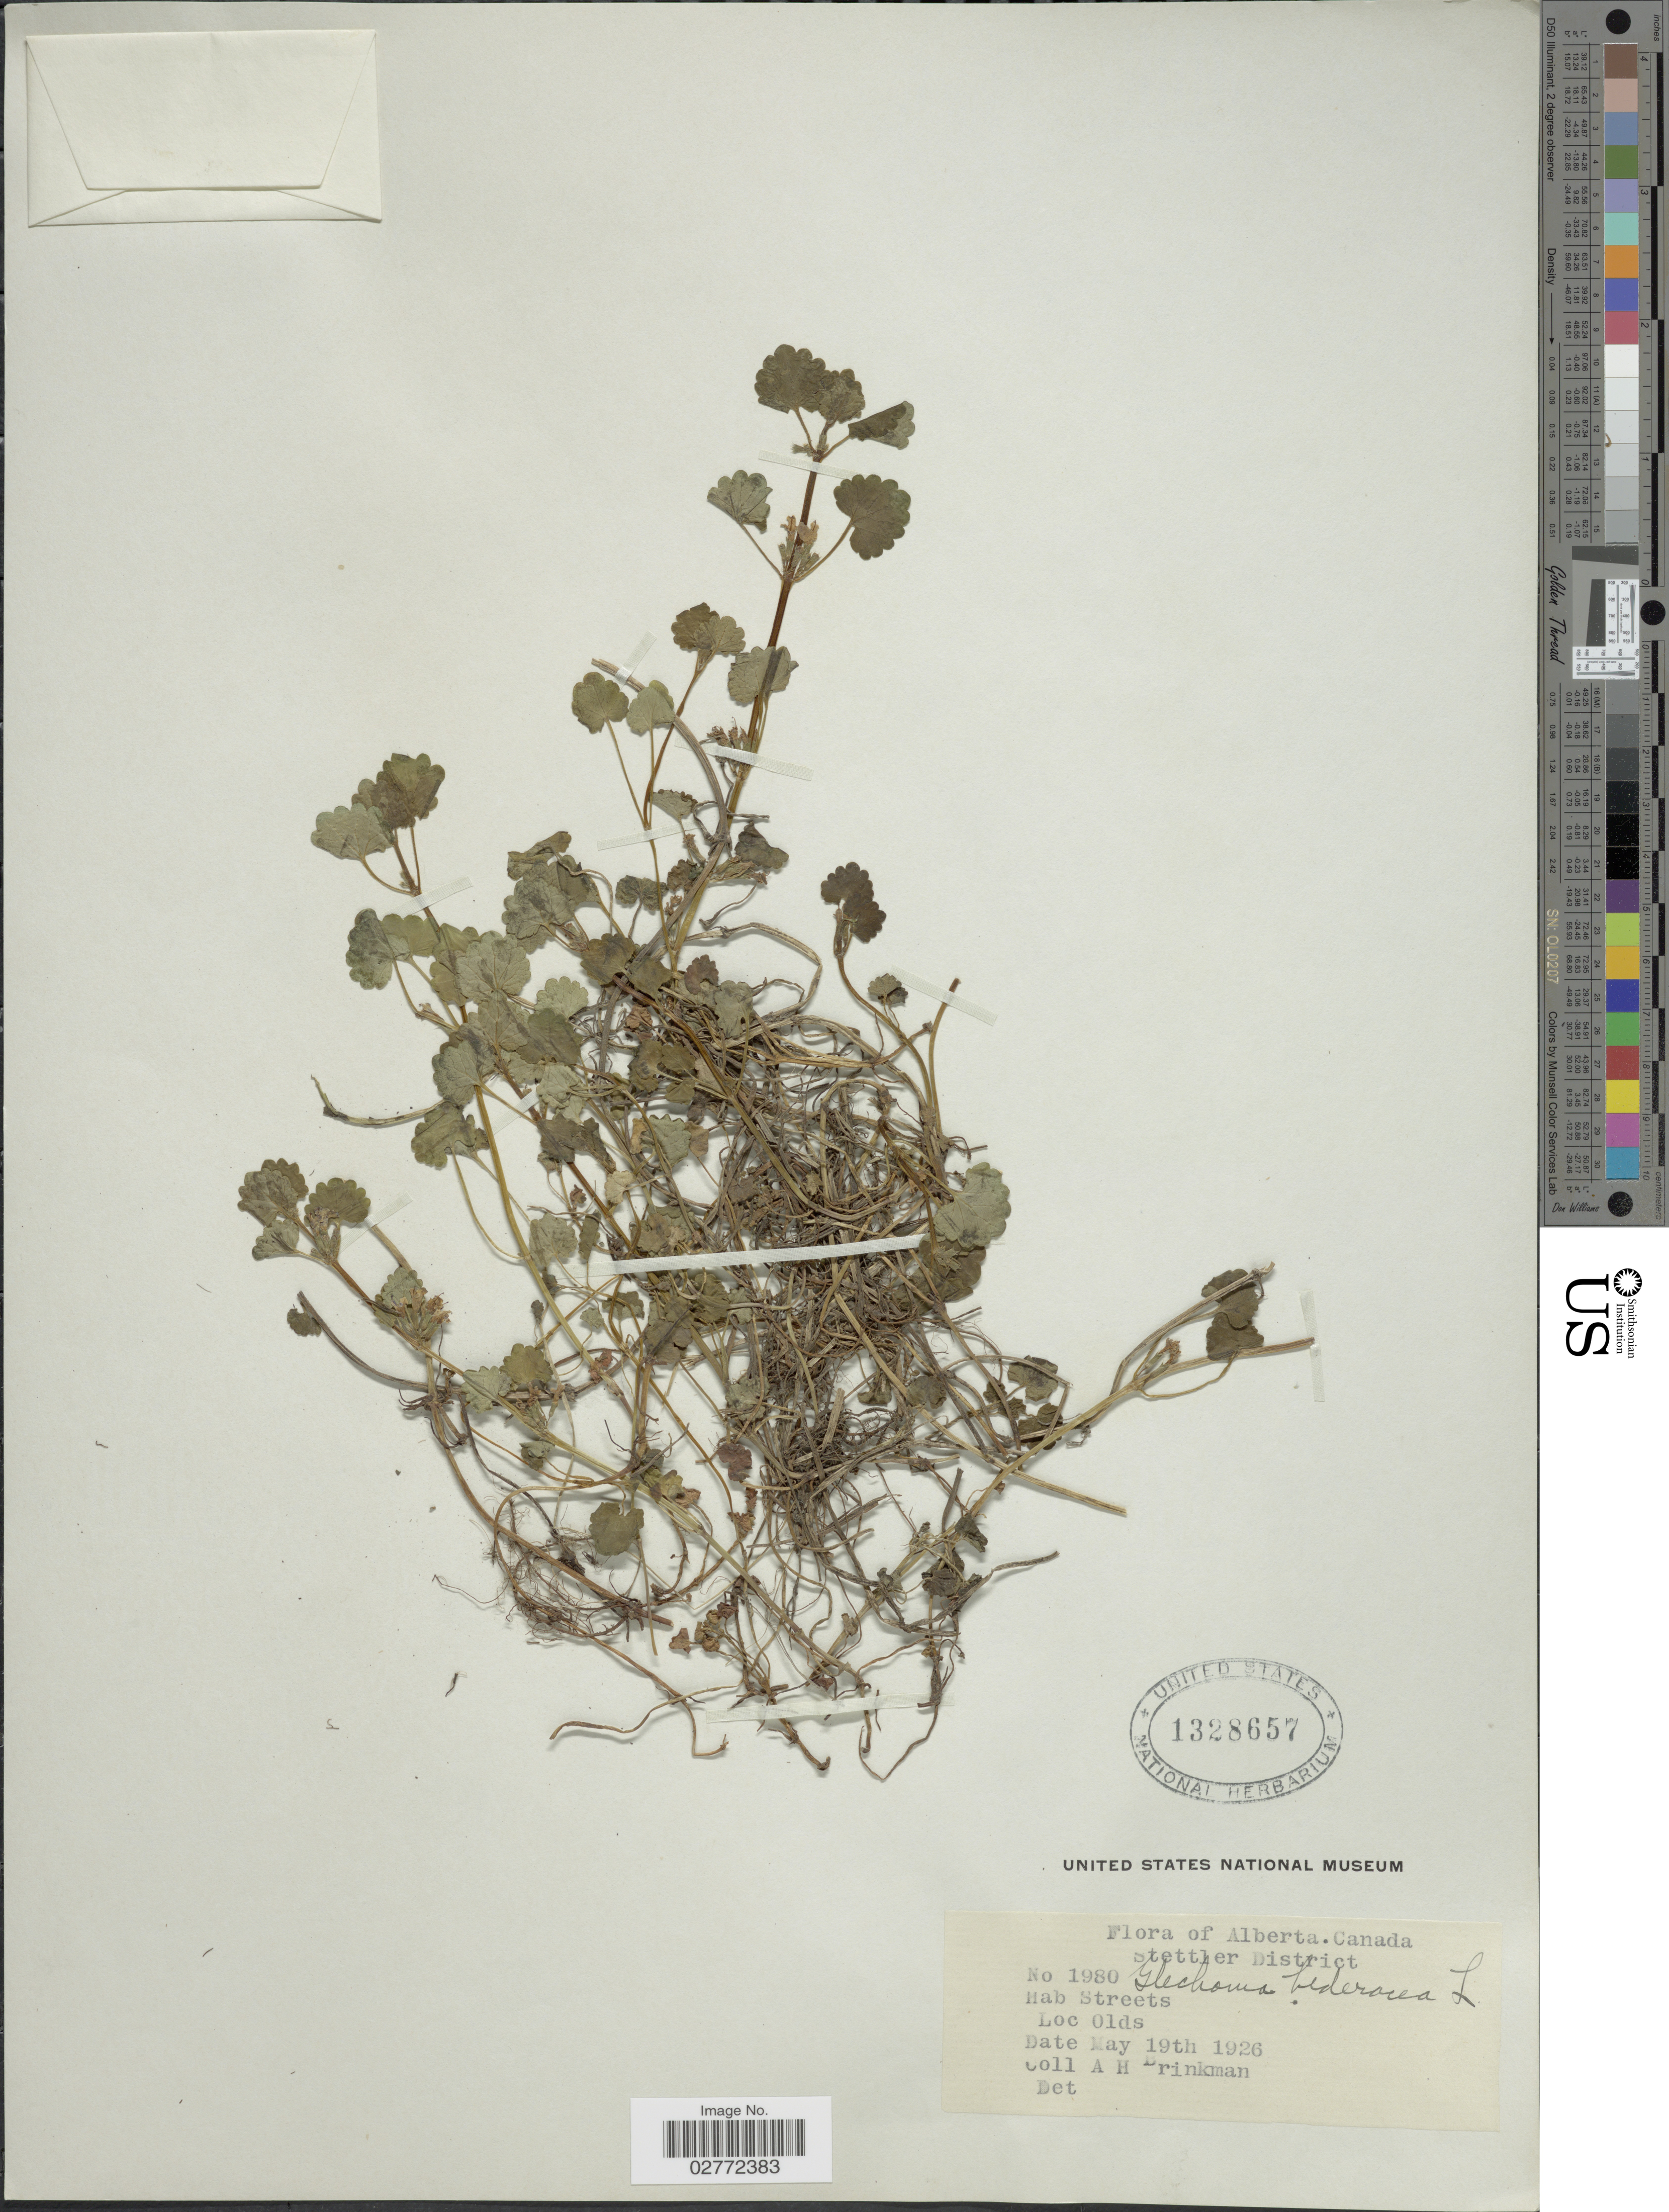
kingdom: Plantae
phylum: Tracheophyta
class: Magnoliopsida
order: Lamiales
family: Lamiaceae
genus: Glechoma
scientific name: Glechoma hederacea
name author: L.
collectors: A. Brinkman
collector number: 1980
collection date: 1926-05-19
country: Canada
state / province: Alberta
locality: Stettler District. Olds.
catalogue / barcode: US 1328657